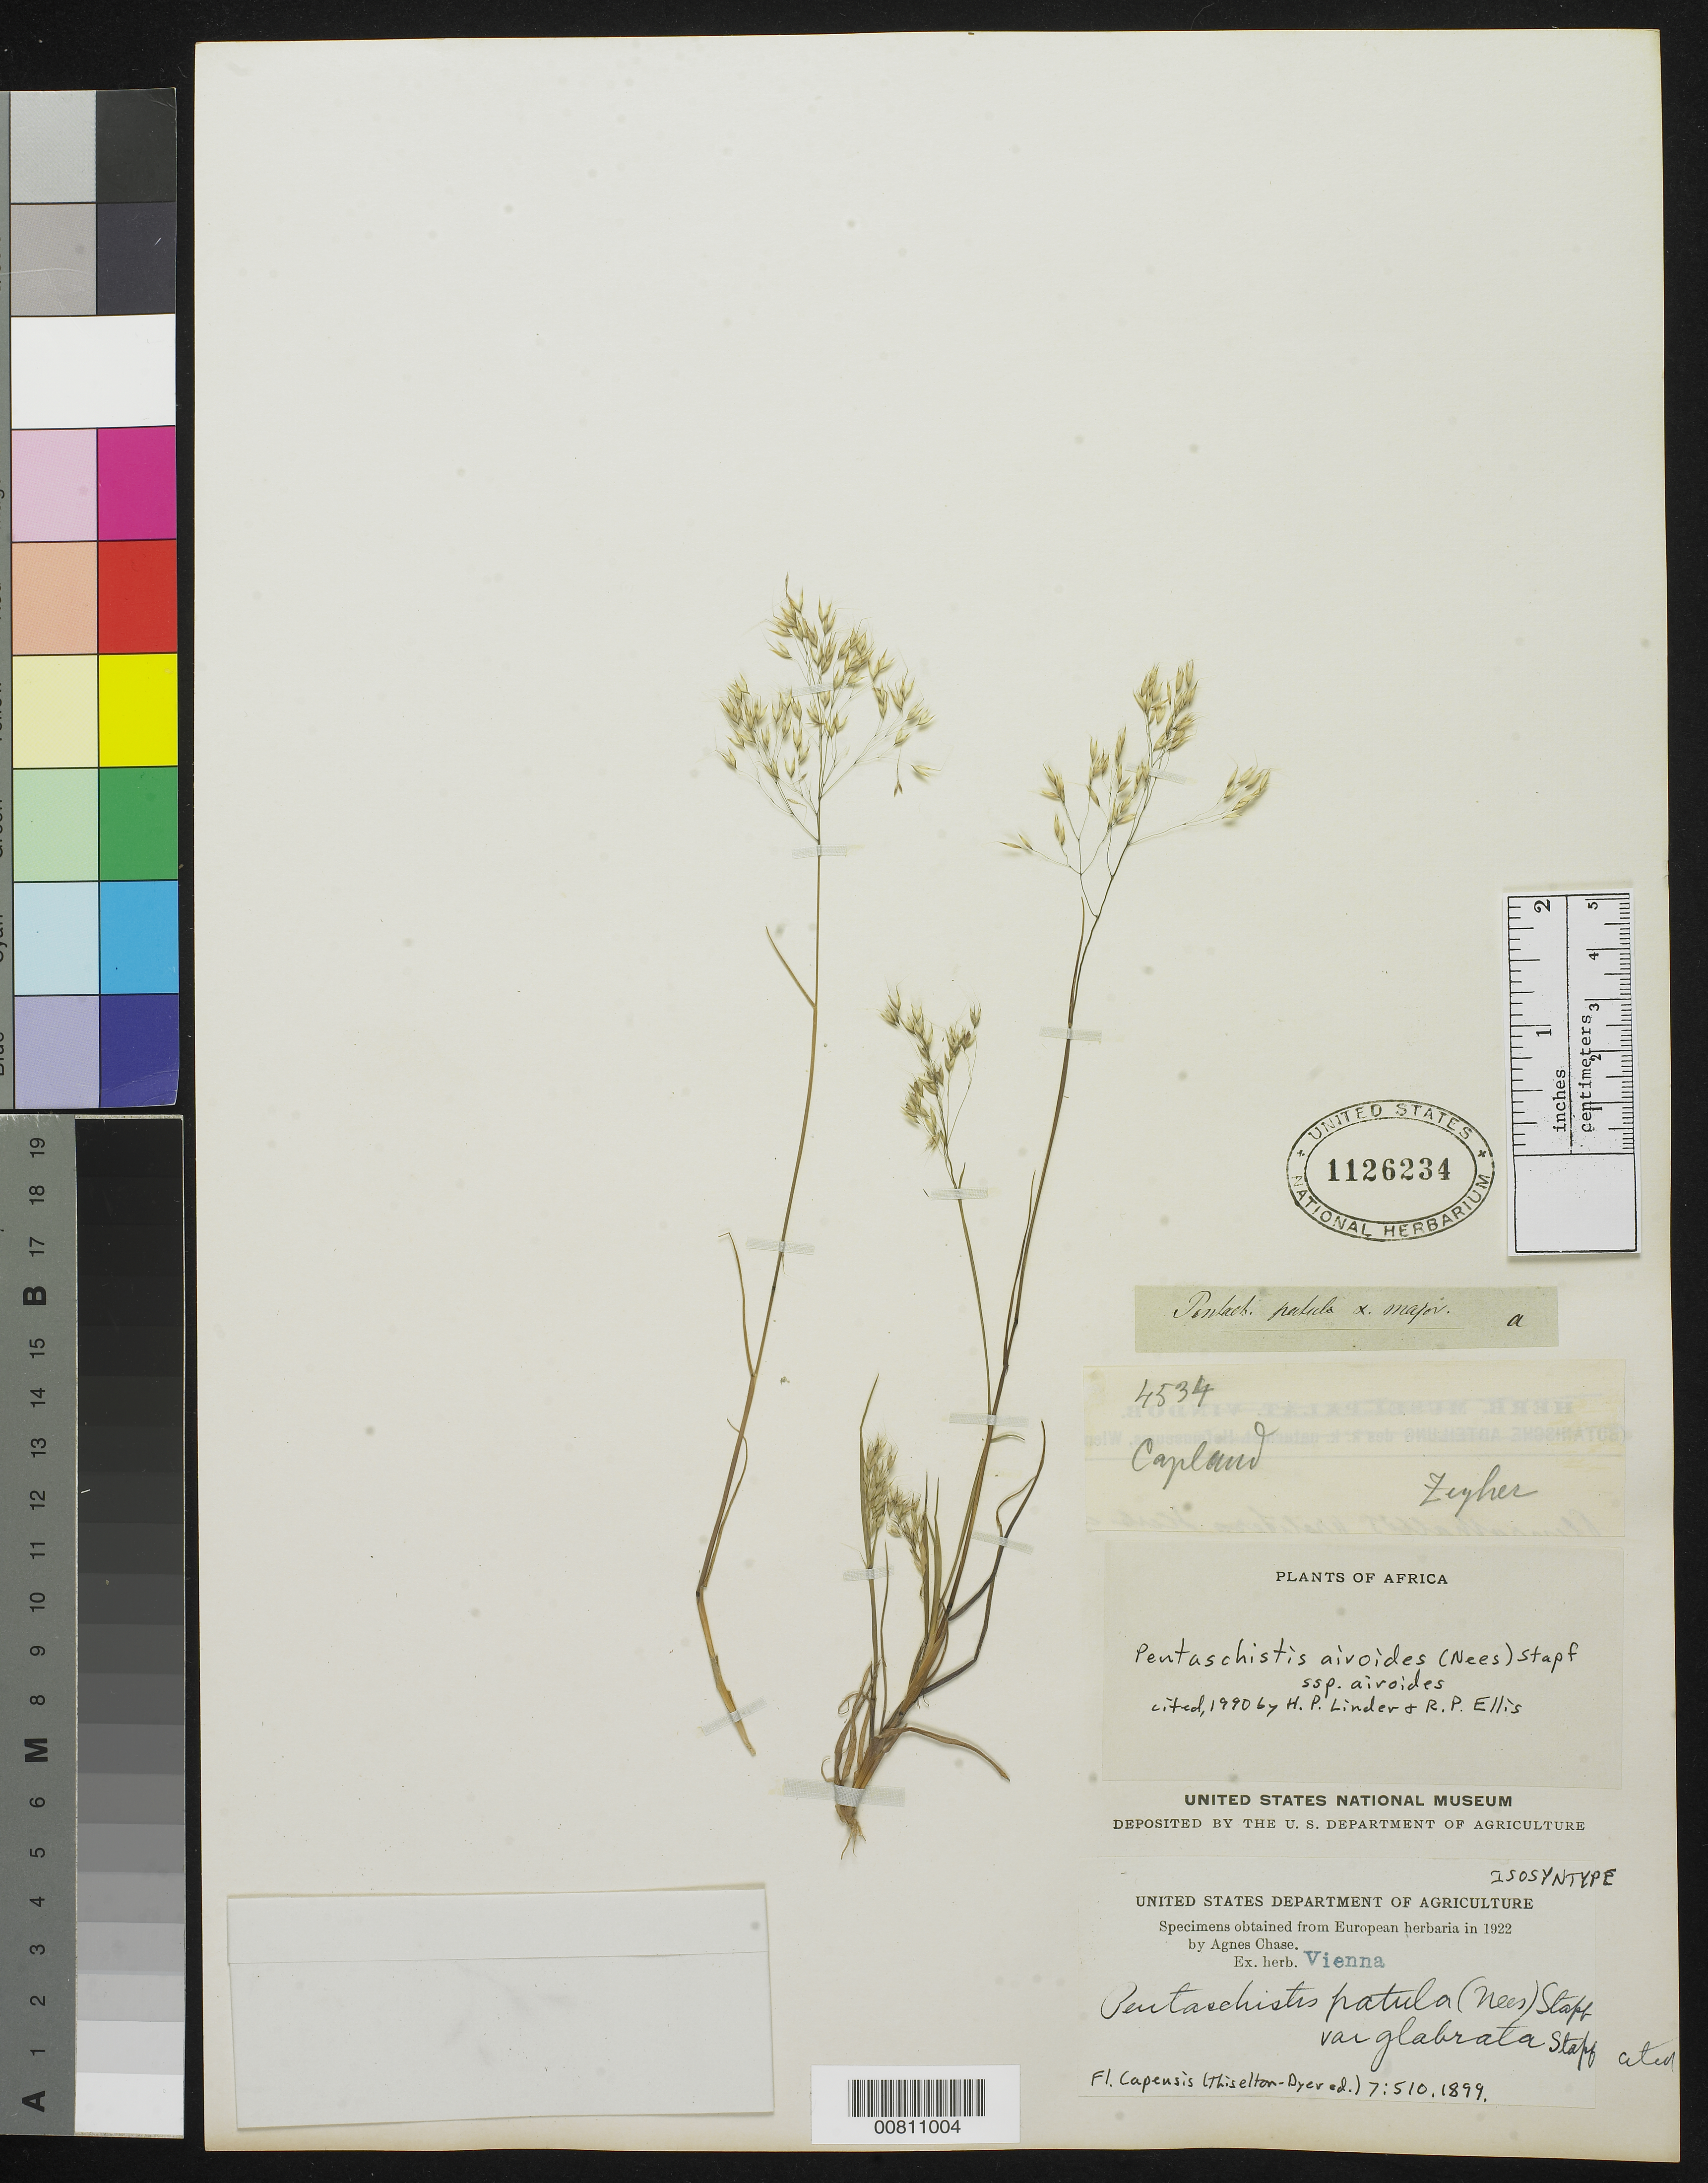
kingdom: Plantae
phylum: Tracheophyta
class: Liliopsida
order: Poales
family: Poaceae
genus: Pentaschistis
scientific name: Pentaschistis patula var. glabrata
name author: Stapf in Dyer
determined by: Smith, Stephen F., (US), NMNH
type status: Isosyntype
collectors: C. Zeyher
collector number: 4534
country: South Africa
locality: Capland.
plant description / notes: Cited 1990 by H.P. Linder & R.P. Ellis.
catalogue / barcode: US 1126234